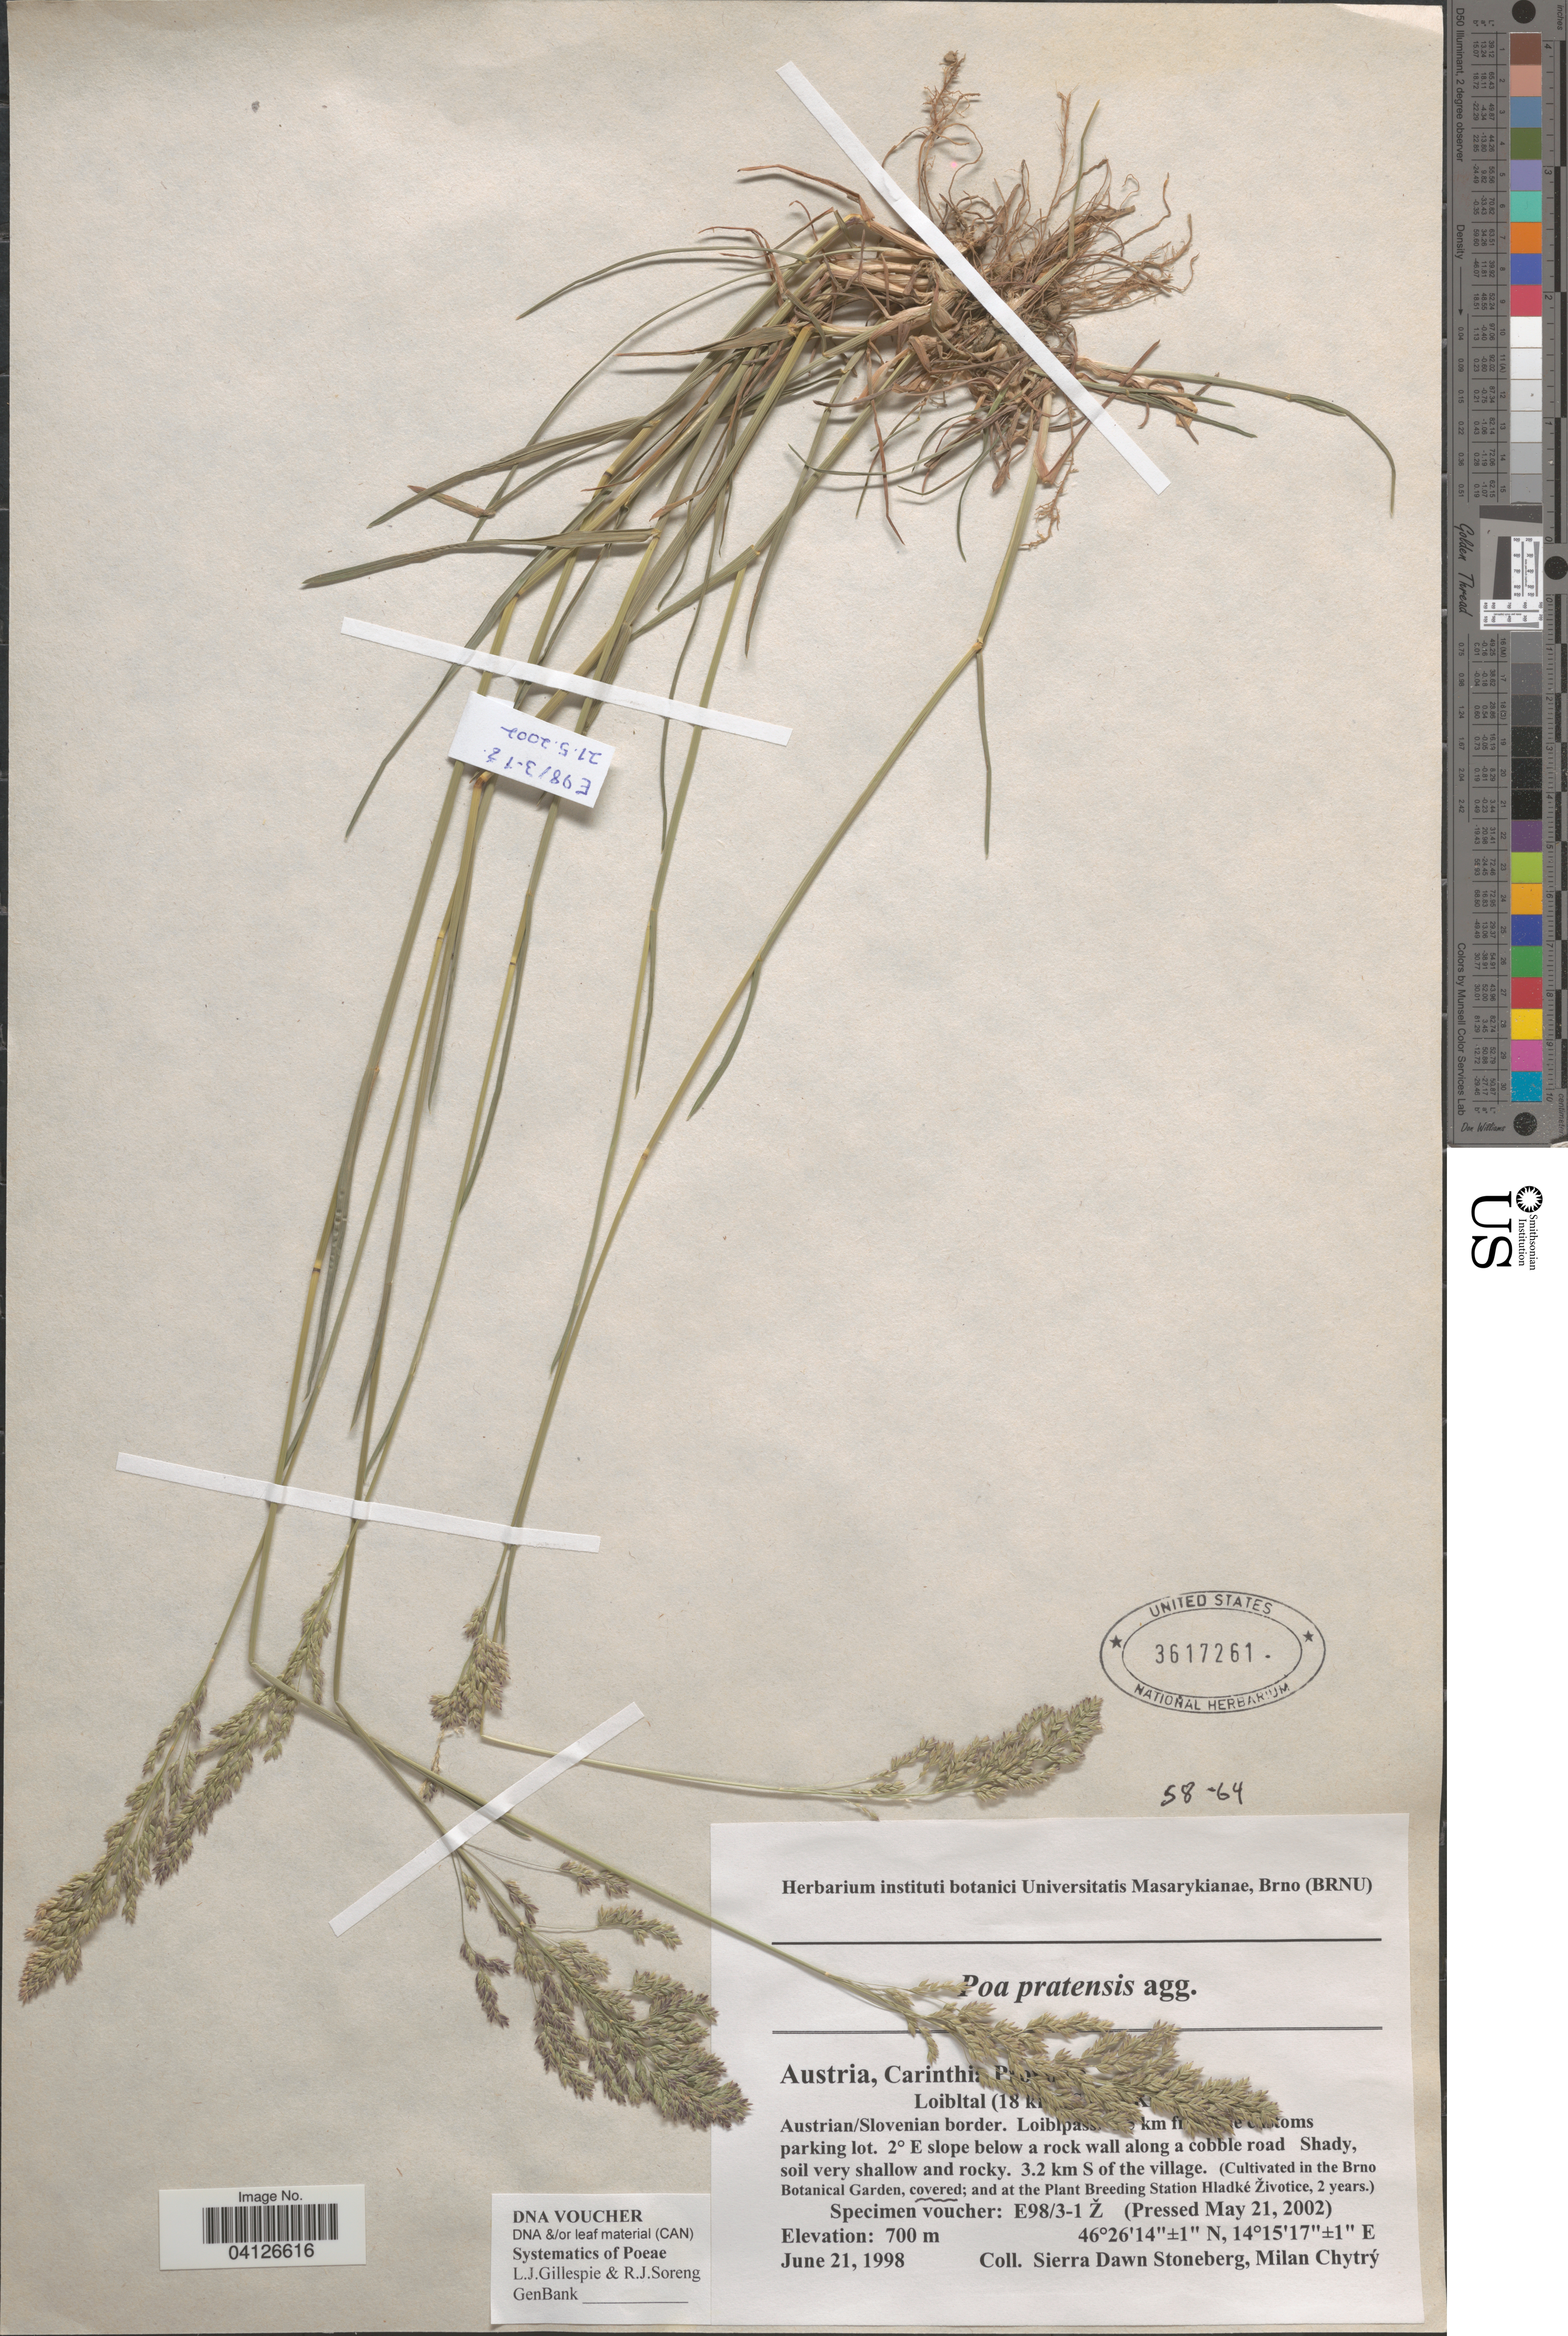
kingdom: Plantae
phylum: Tracheophyta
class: Liliopsida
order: Poales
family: Poaceae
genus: Poa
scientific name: Poa pratensis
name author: L.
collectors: Ex herb. instituti botanici Universitatis Masarykianae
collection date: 2002-05-21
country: Czechia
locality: (Cultivated in the Brno Botanical Garden, covered; and at the Plant Breeding Station Hladké Životice, 2 years.).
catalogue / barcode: US 3617261